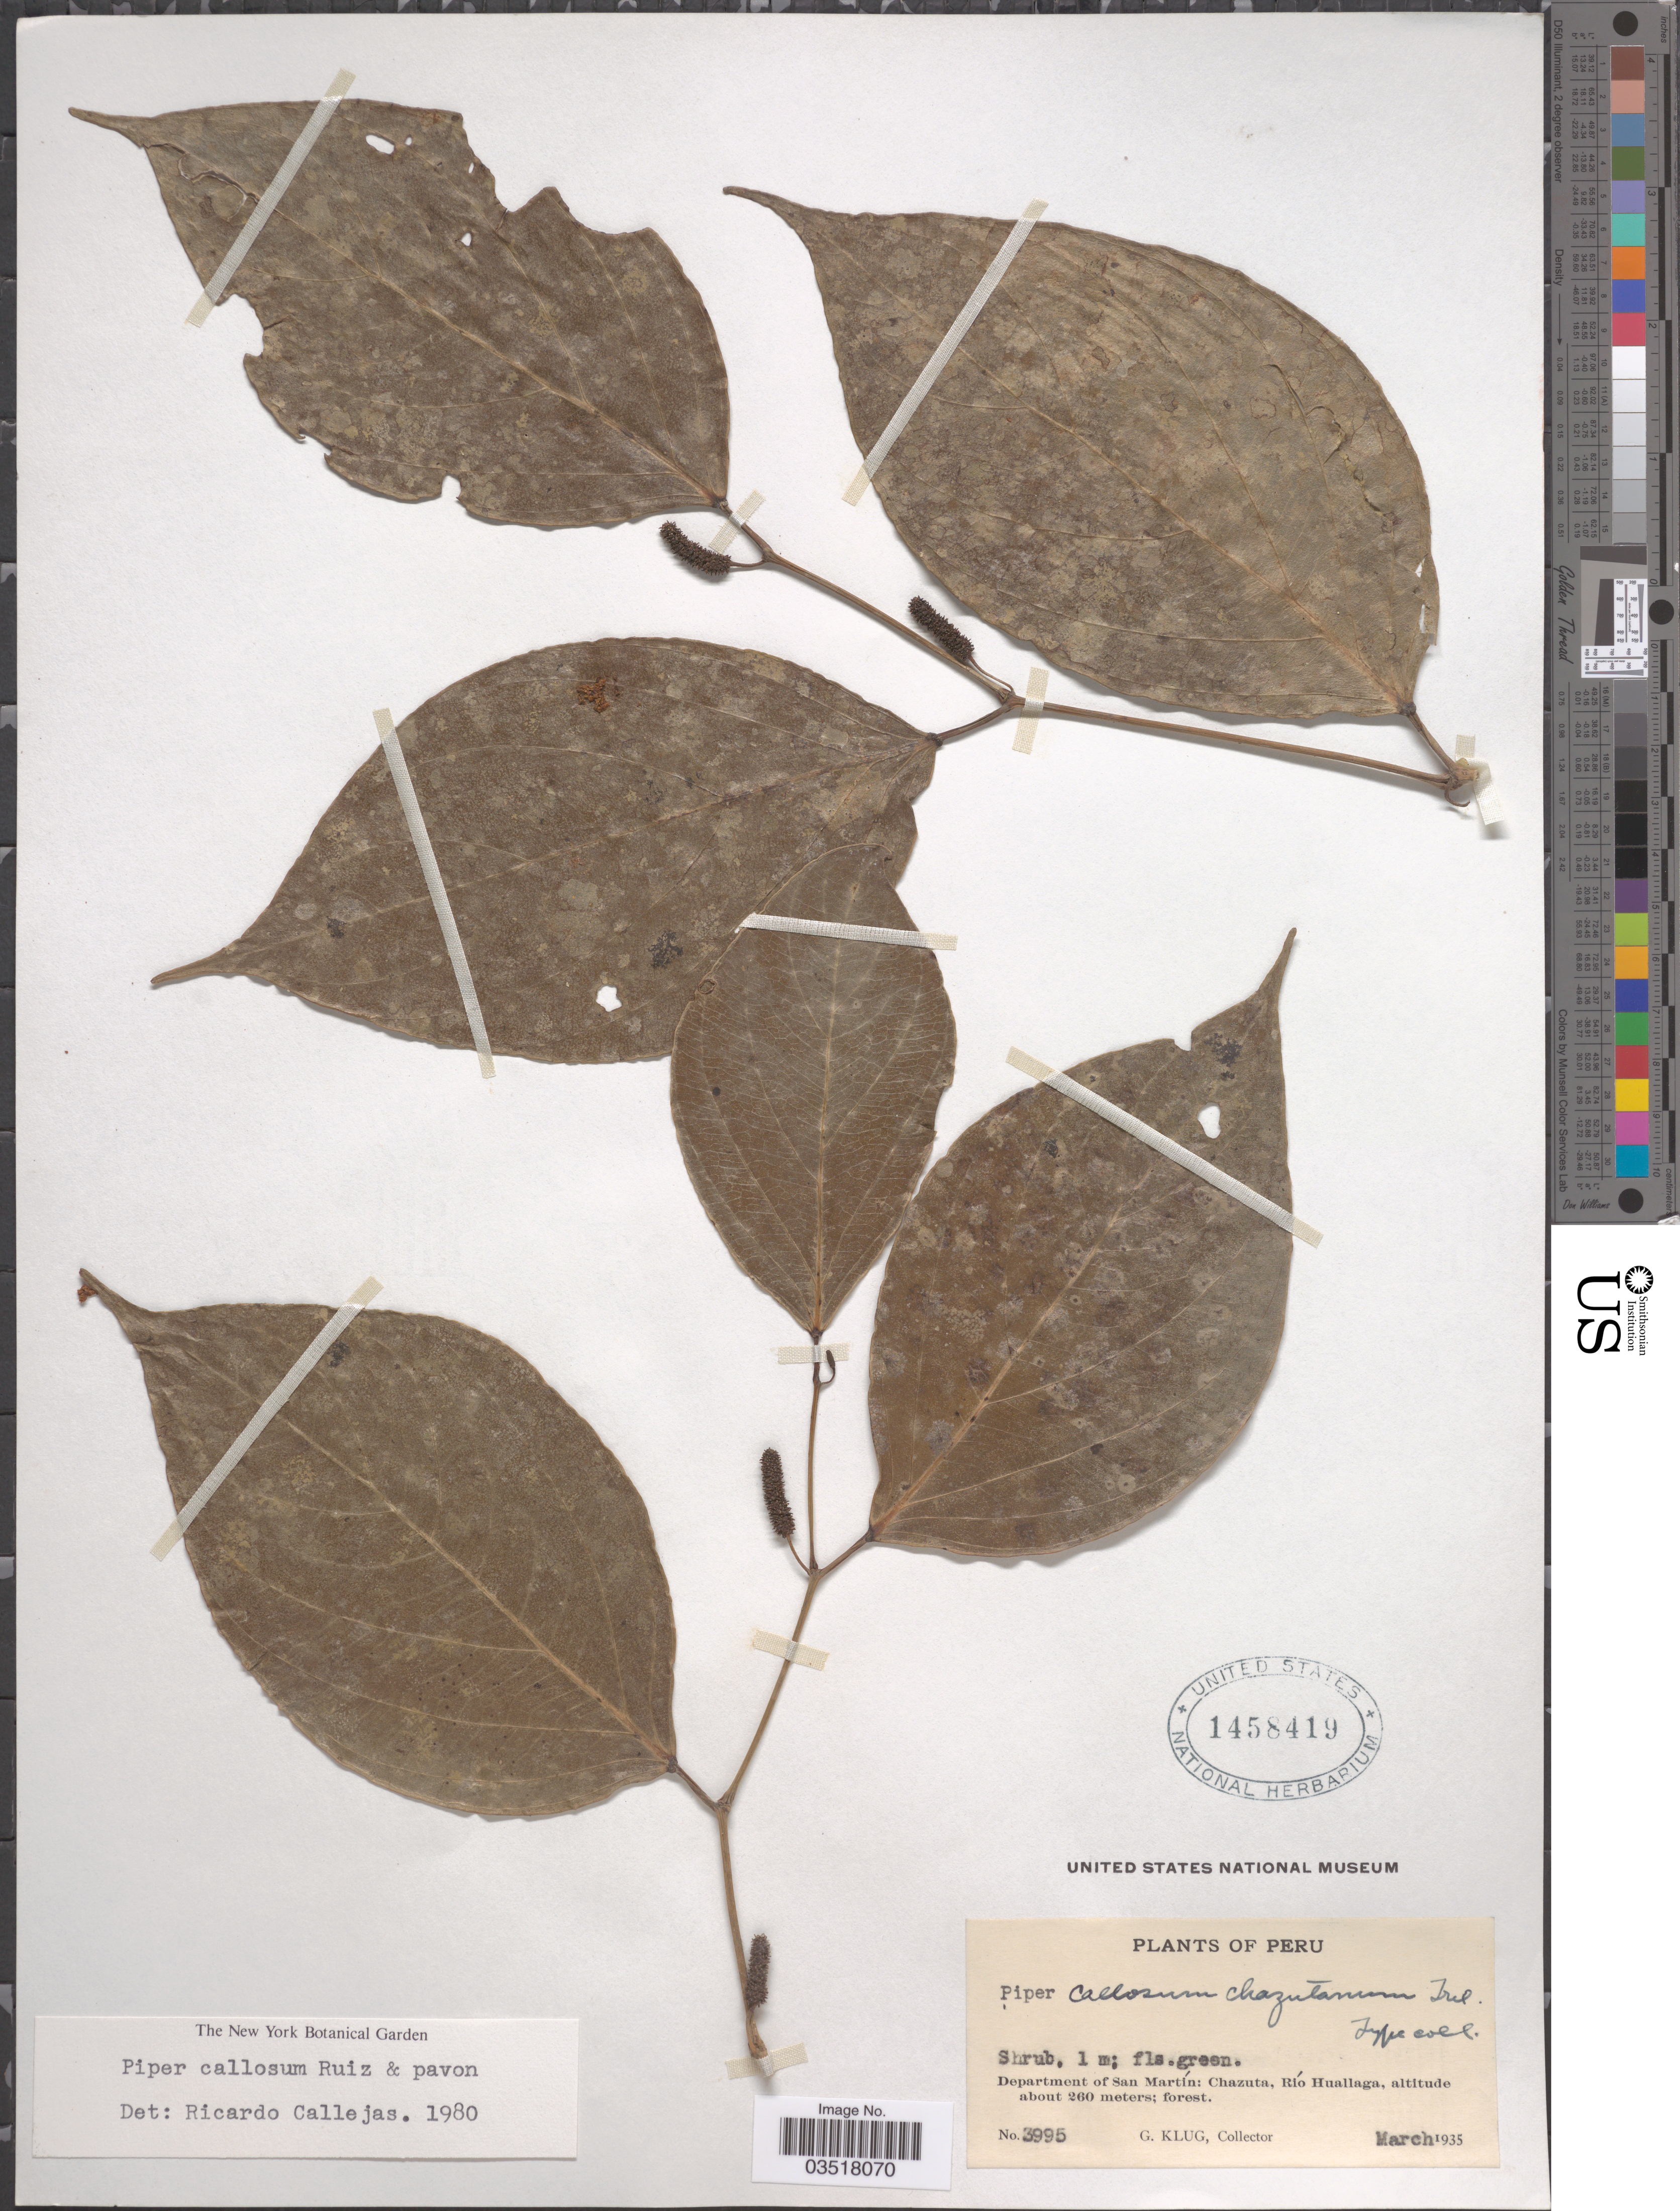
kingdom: Plantae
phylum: Tracheophyta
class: Magnoliopsida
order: Piperales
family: Piperaceae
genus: Piper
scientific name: Piper callosum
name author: Ruiz & Pav.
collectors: G. Klug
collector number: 3995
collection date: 1935-03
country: Peru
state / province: San Martín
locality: Department of San Martín: Chazuta, Río Huallaga.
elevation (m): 260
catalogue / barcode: US 1458419